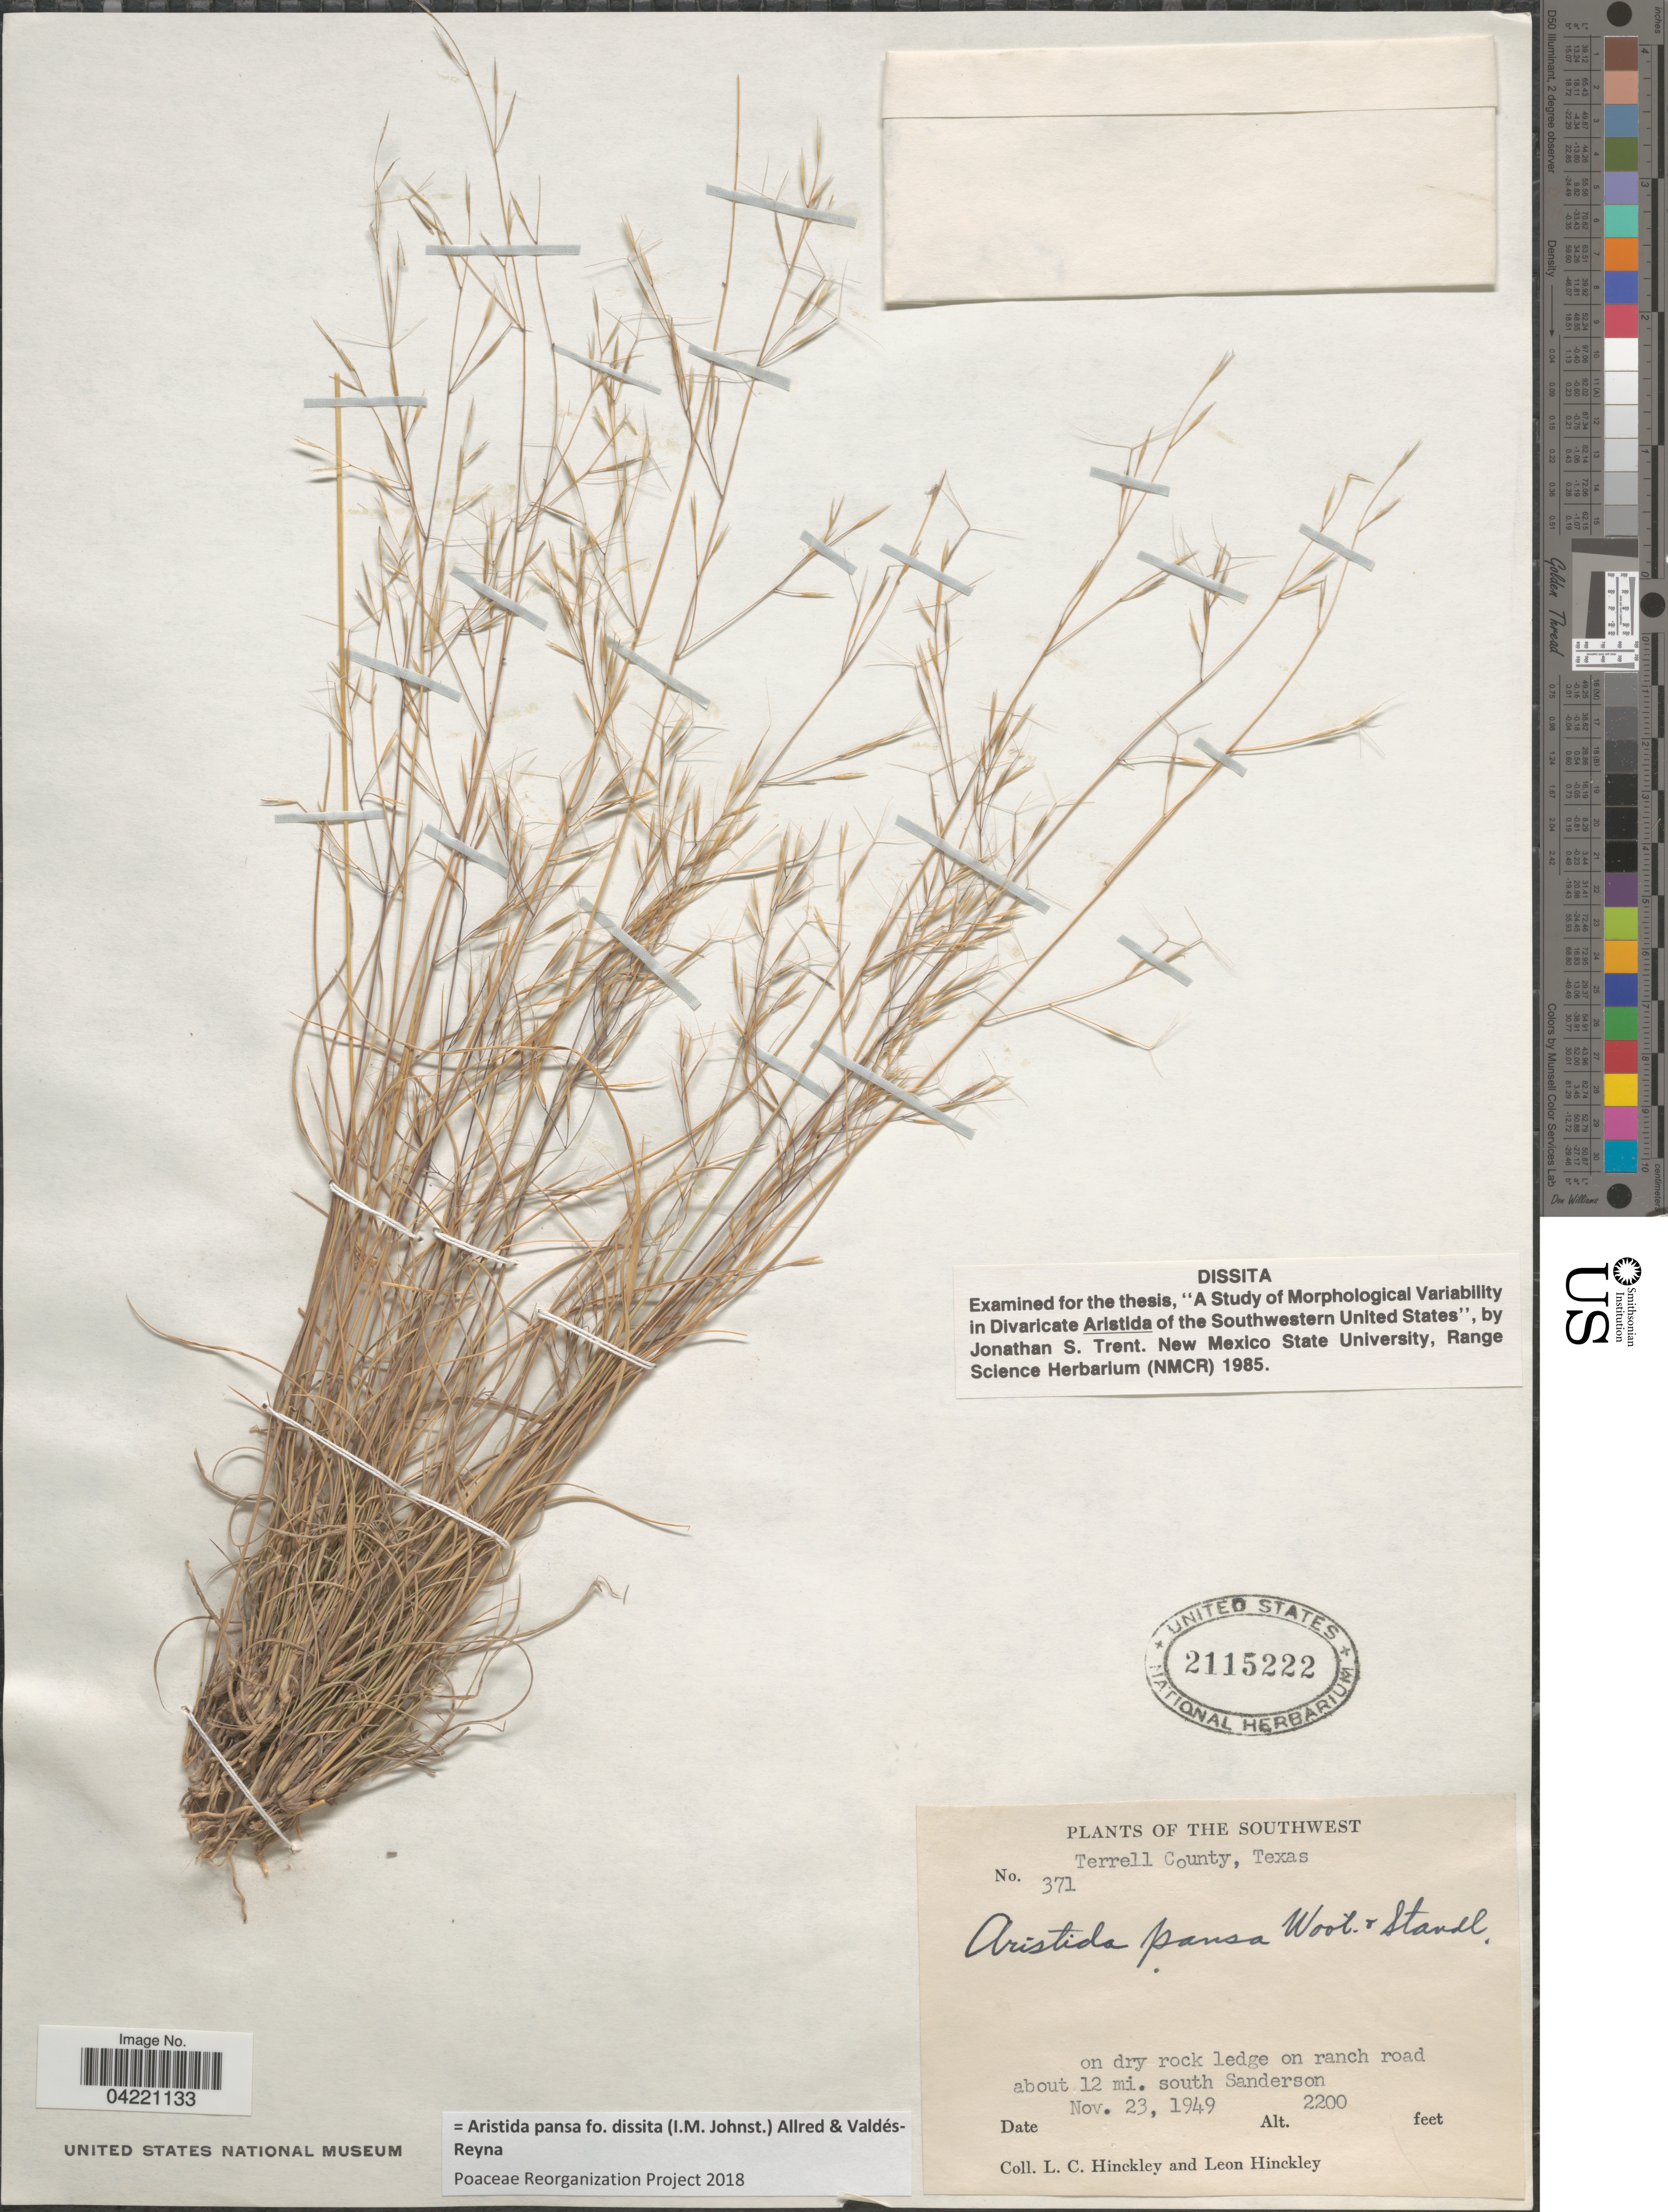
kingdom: Plantae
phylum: Tracheophyta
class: Liliopsida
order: Poales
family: Poaceae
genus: Aristida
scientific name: Aristida pansa f. dissita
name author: (I.M. Johnst.) Allred & Valdés-Reyna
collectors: L. Hinckley & L. Hinckley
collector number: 371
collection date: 1949-11-23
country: United States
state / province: Texas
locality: Southwest. Terrell County. On dry rock ledge on ranch road about 12 mi. south Sanderson.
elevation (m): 671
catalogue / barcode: US 2115222